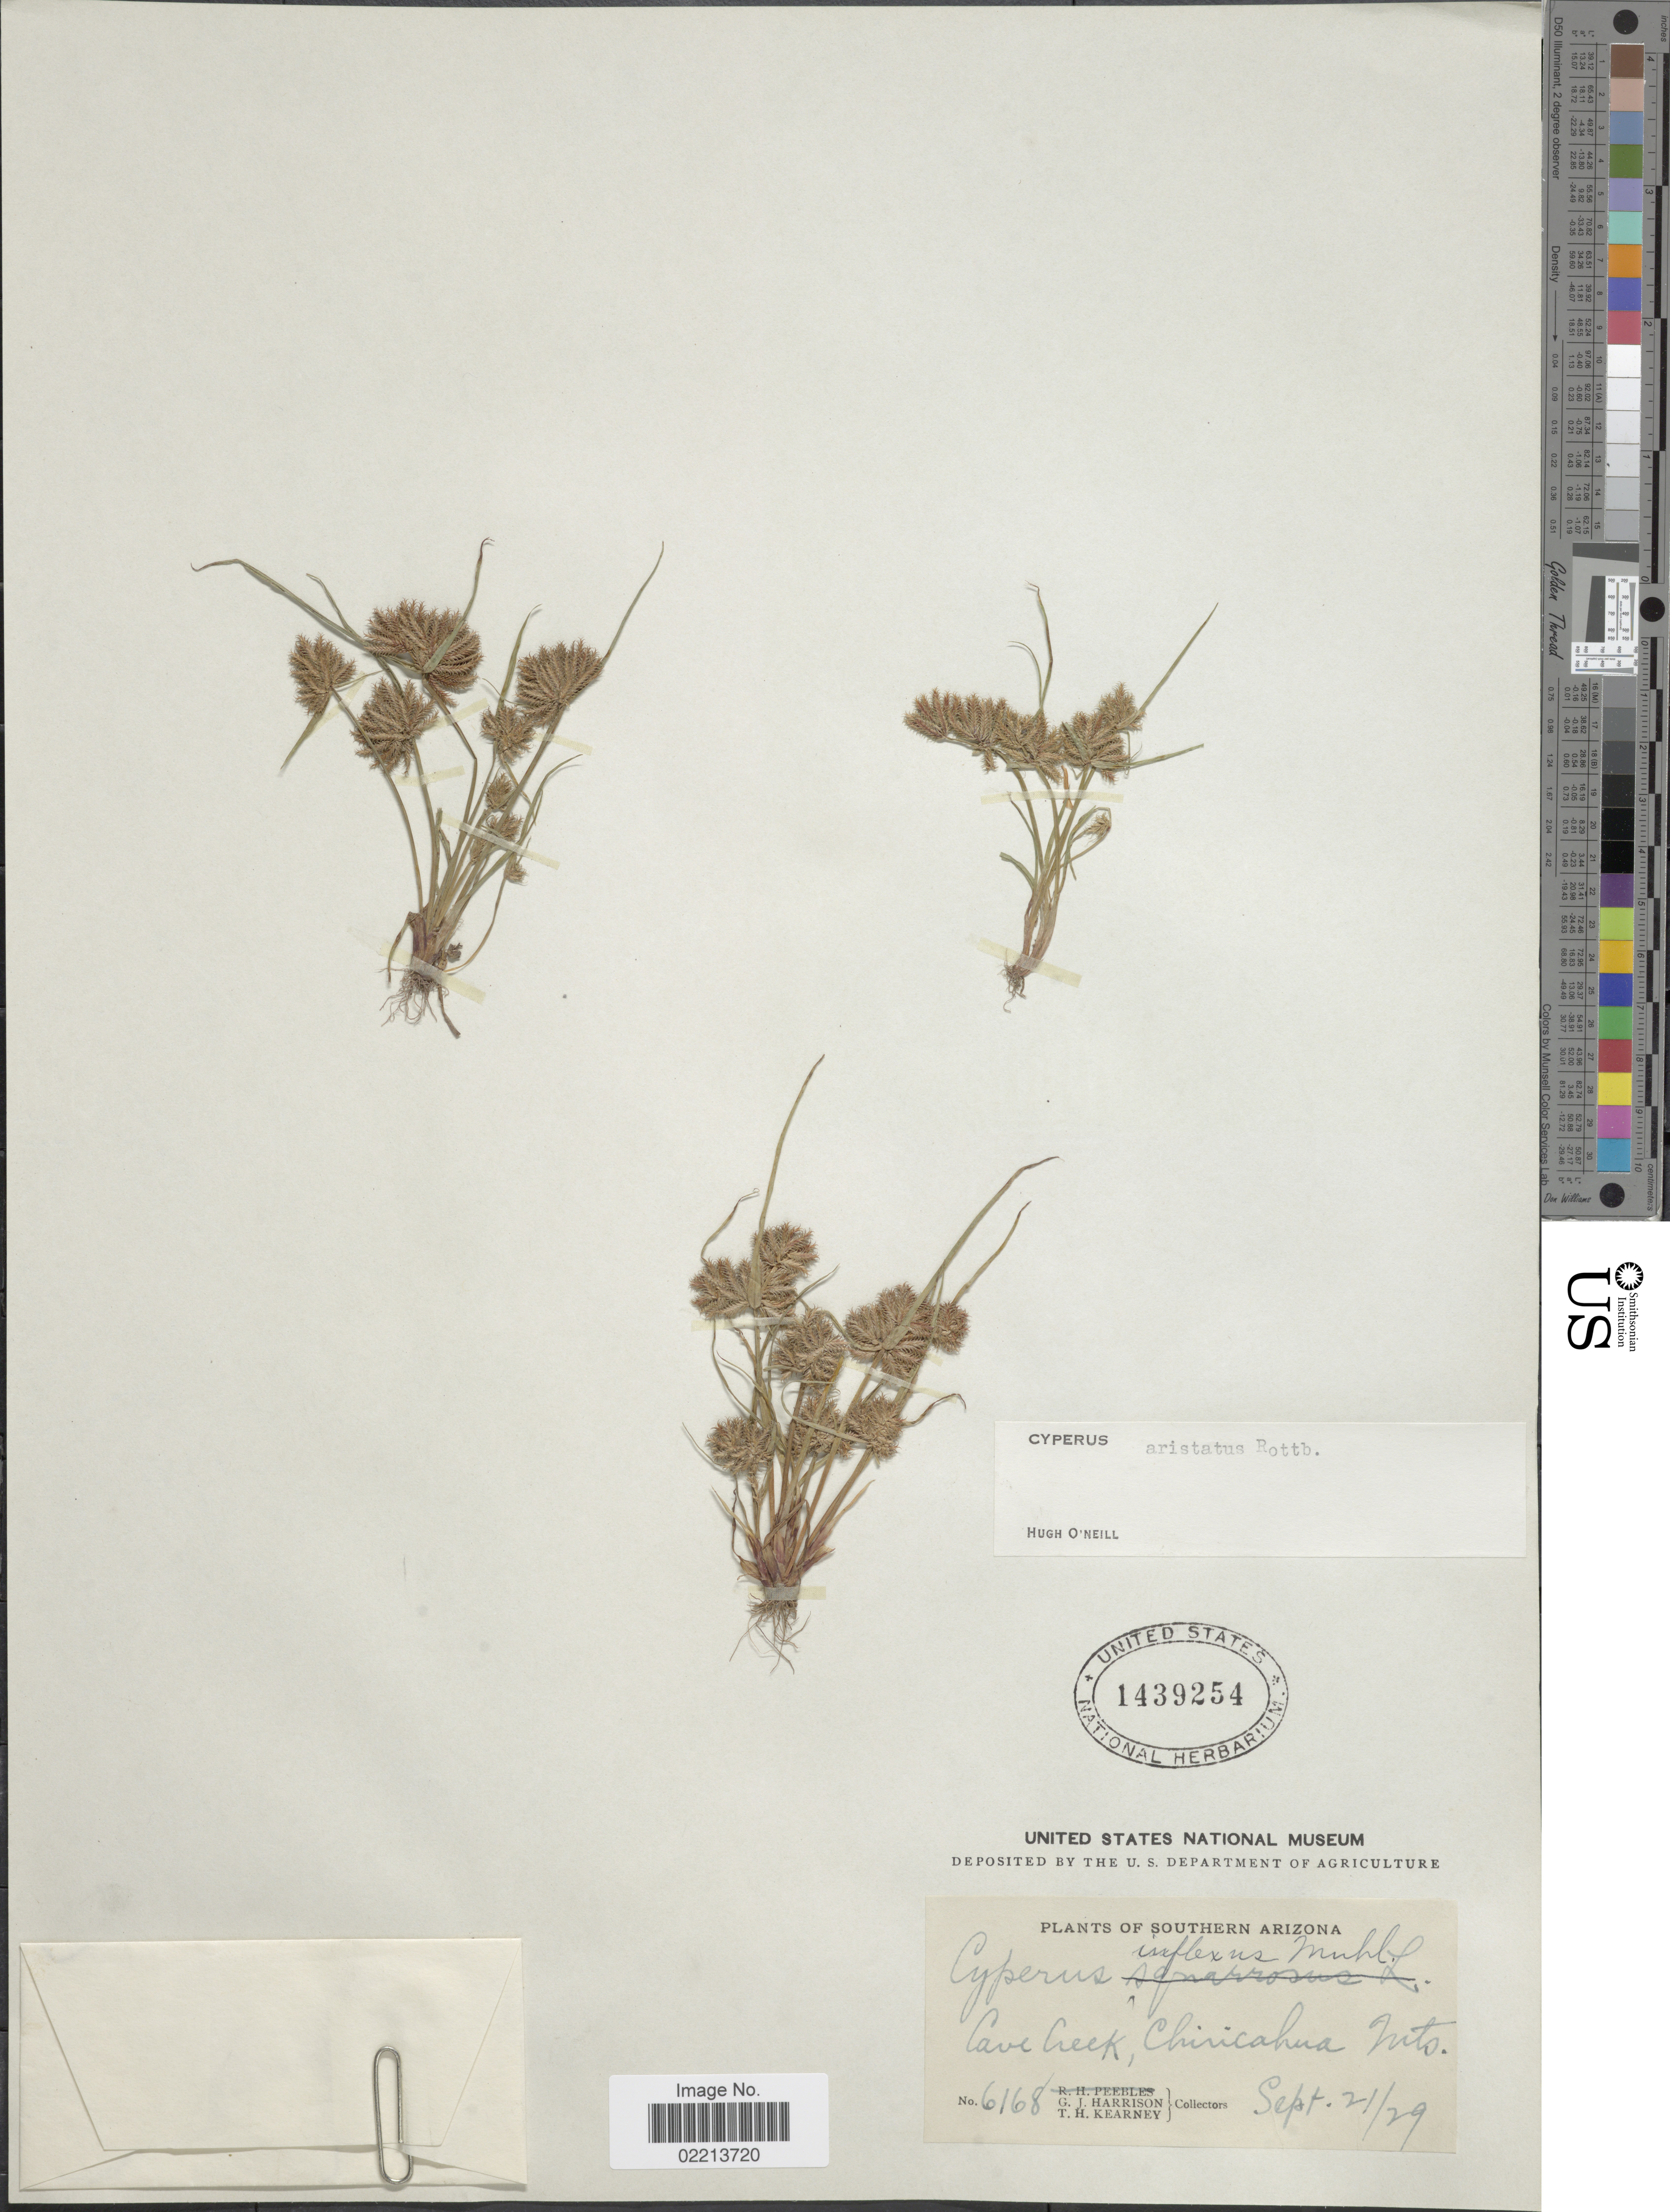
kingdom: Plantae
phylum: Tracheophyta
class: Liliopsida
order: Poales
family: Cyperaceae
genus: Cyperus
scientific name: Cyperus squarrosus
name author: L.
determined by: Strong, Mark T., (BOT), Smithsonian Institution - National Museum of Natural History (UNITED STATES)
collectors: G. J. Harrison & T. H. Kearney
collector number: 6168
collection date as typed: Transcribed d/m/y: 21/9/29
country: United States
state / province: Arizona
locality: Southern Arizona, Cave Creek, Chiricahua Mts.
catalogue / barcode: US 1439254